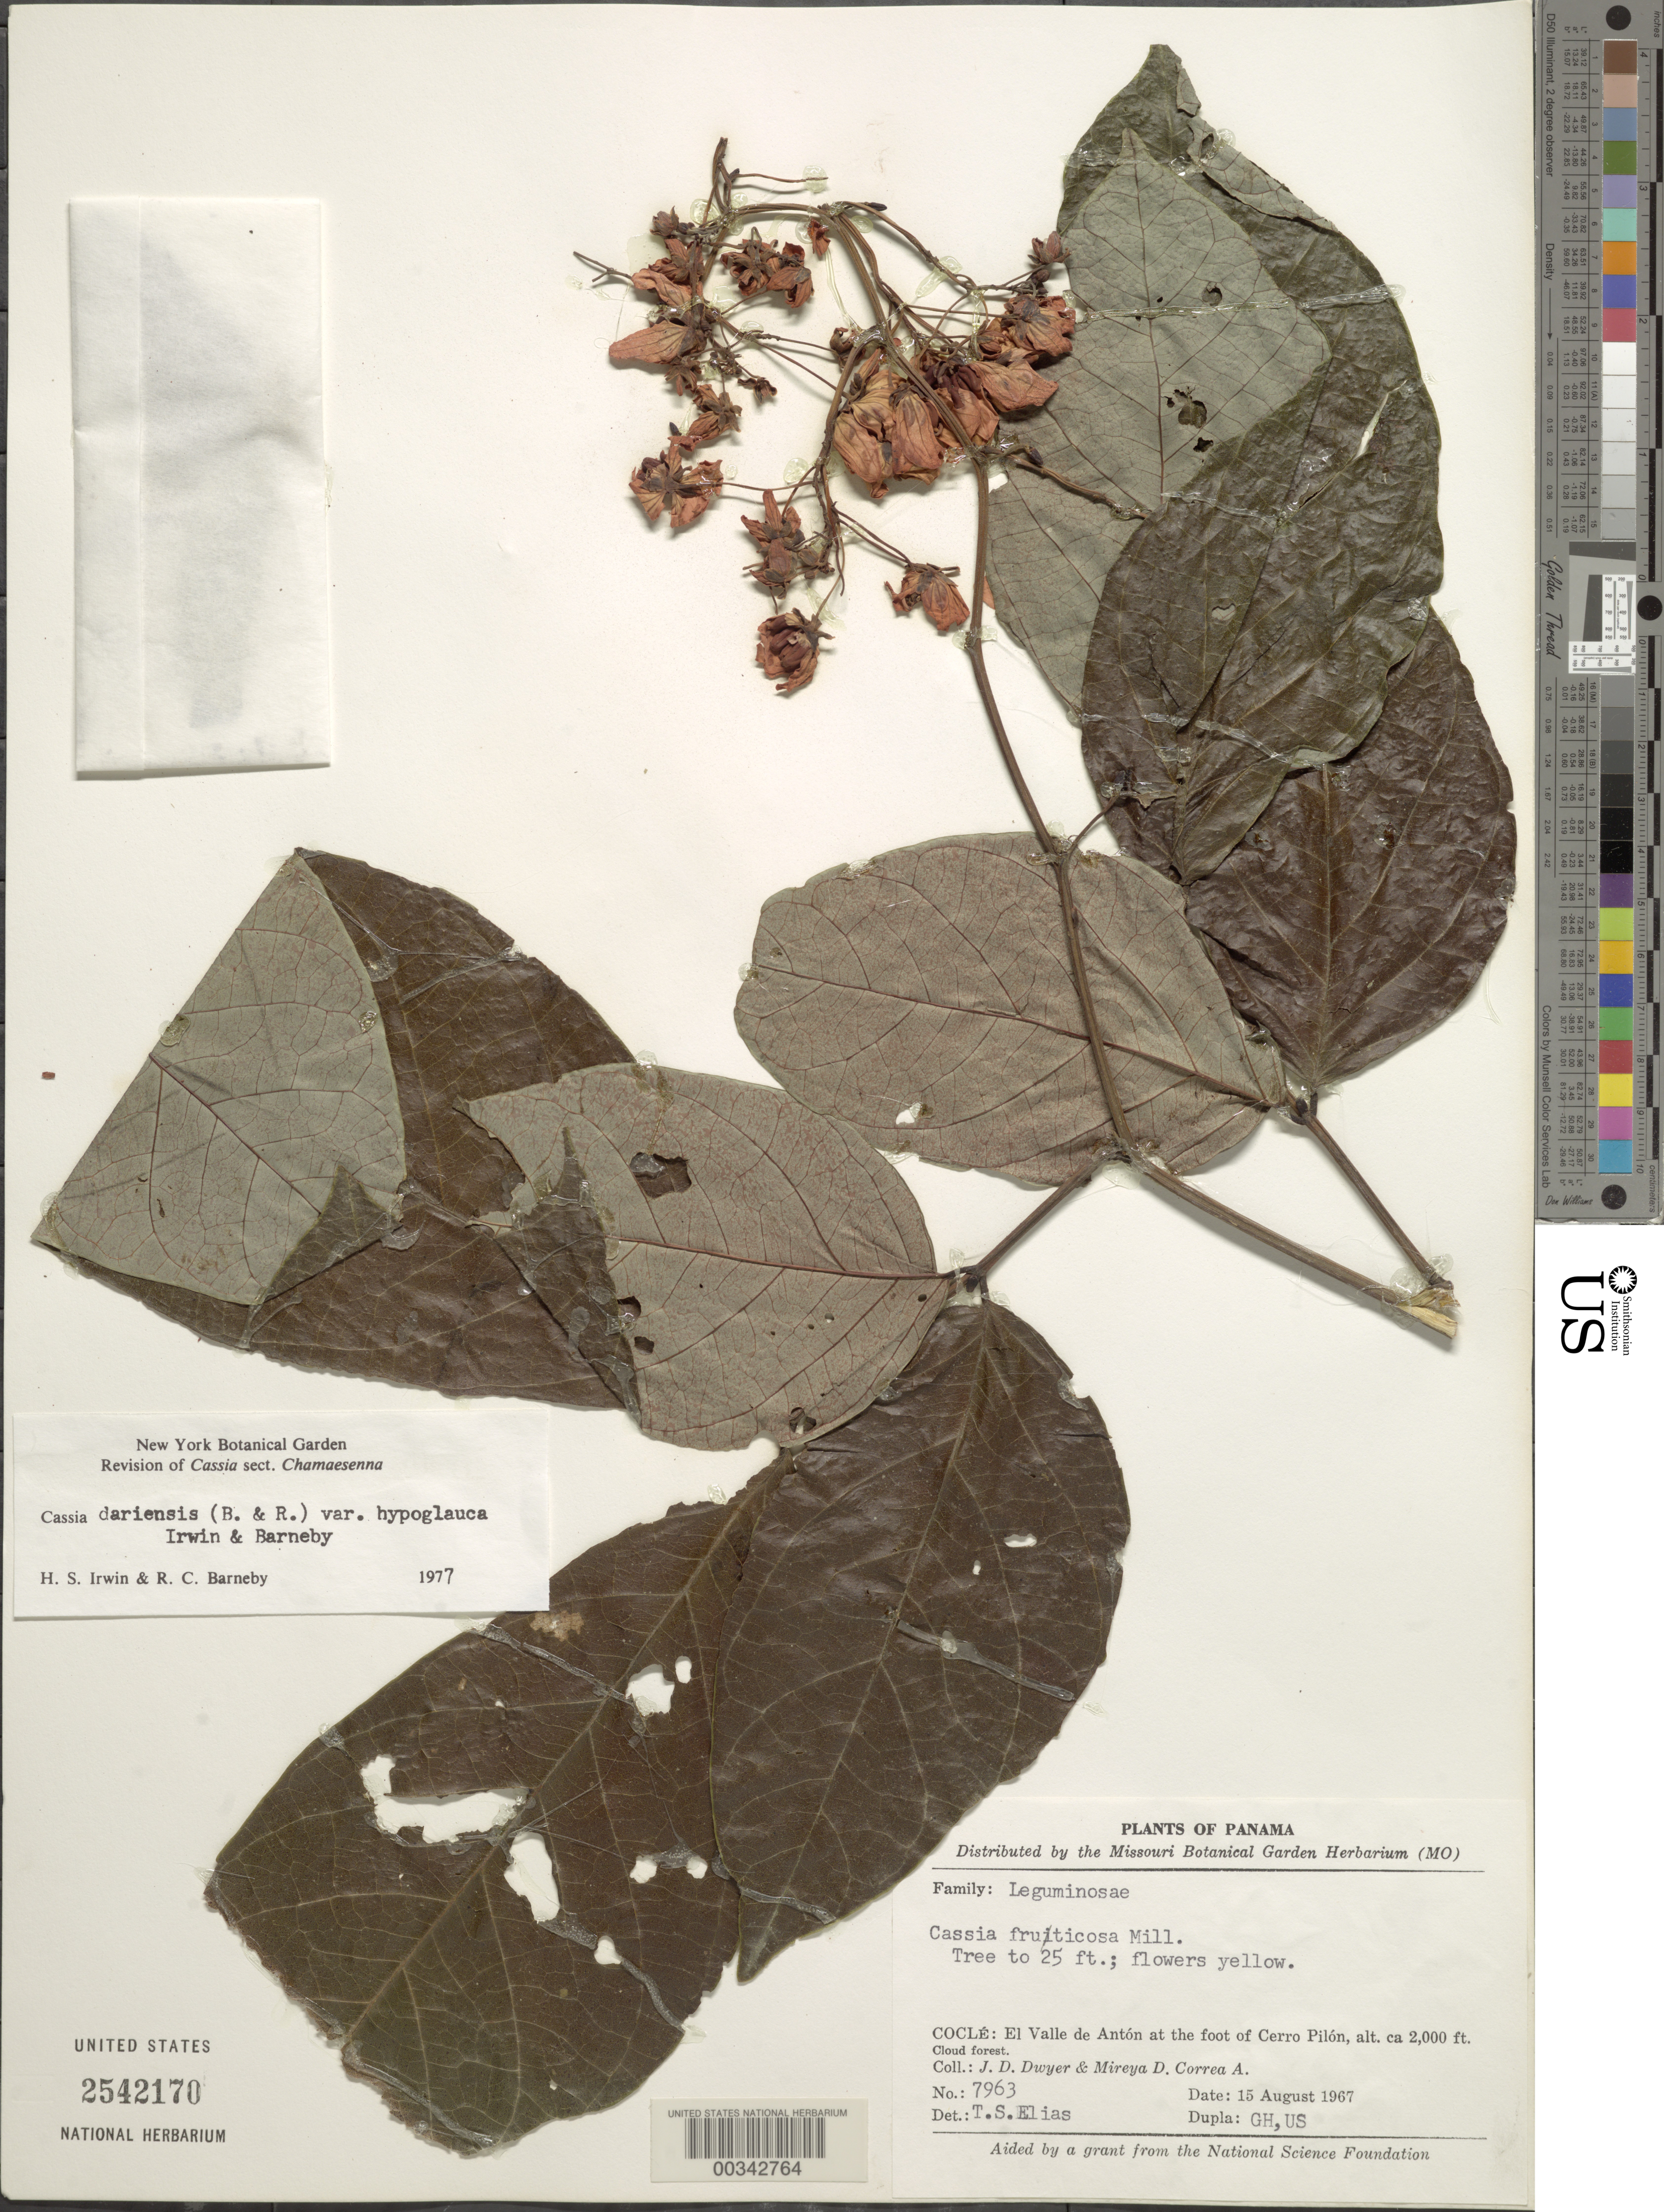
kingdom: Plantae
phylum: Tracheophyta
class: Magnoliopsida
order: Fabales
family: Fabaceae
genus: Senna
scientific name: Senna dariensis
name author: (Britton & Rose) H.S. Irwin & Barneby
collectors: J. D. Dwyer & M. D. Corrêa-A.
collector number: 7963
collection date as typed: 15 Aug 1967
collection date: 1967-08-15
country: Panama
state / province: Coclé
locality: El Valle De Anton at the front of Cerro Pilon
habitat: Cloud forest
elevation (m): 610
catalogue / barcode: US 2542170